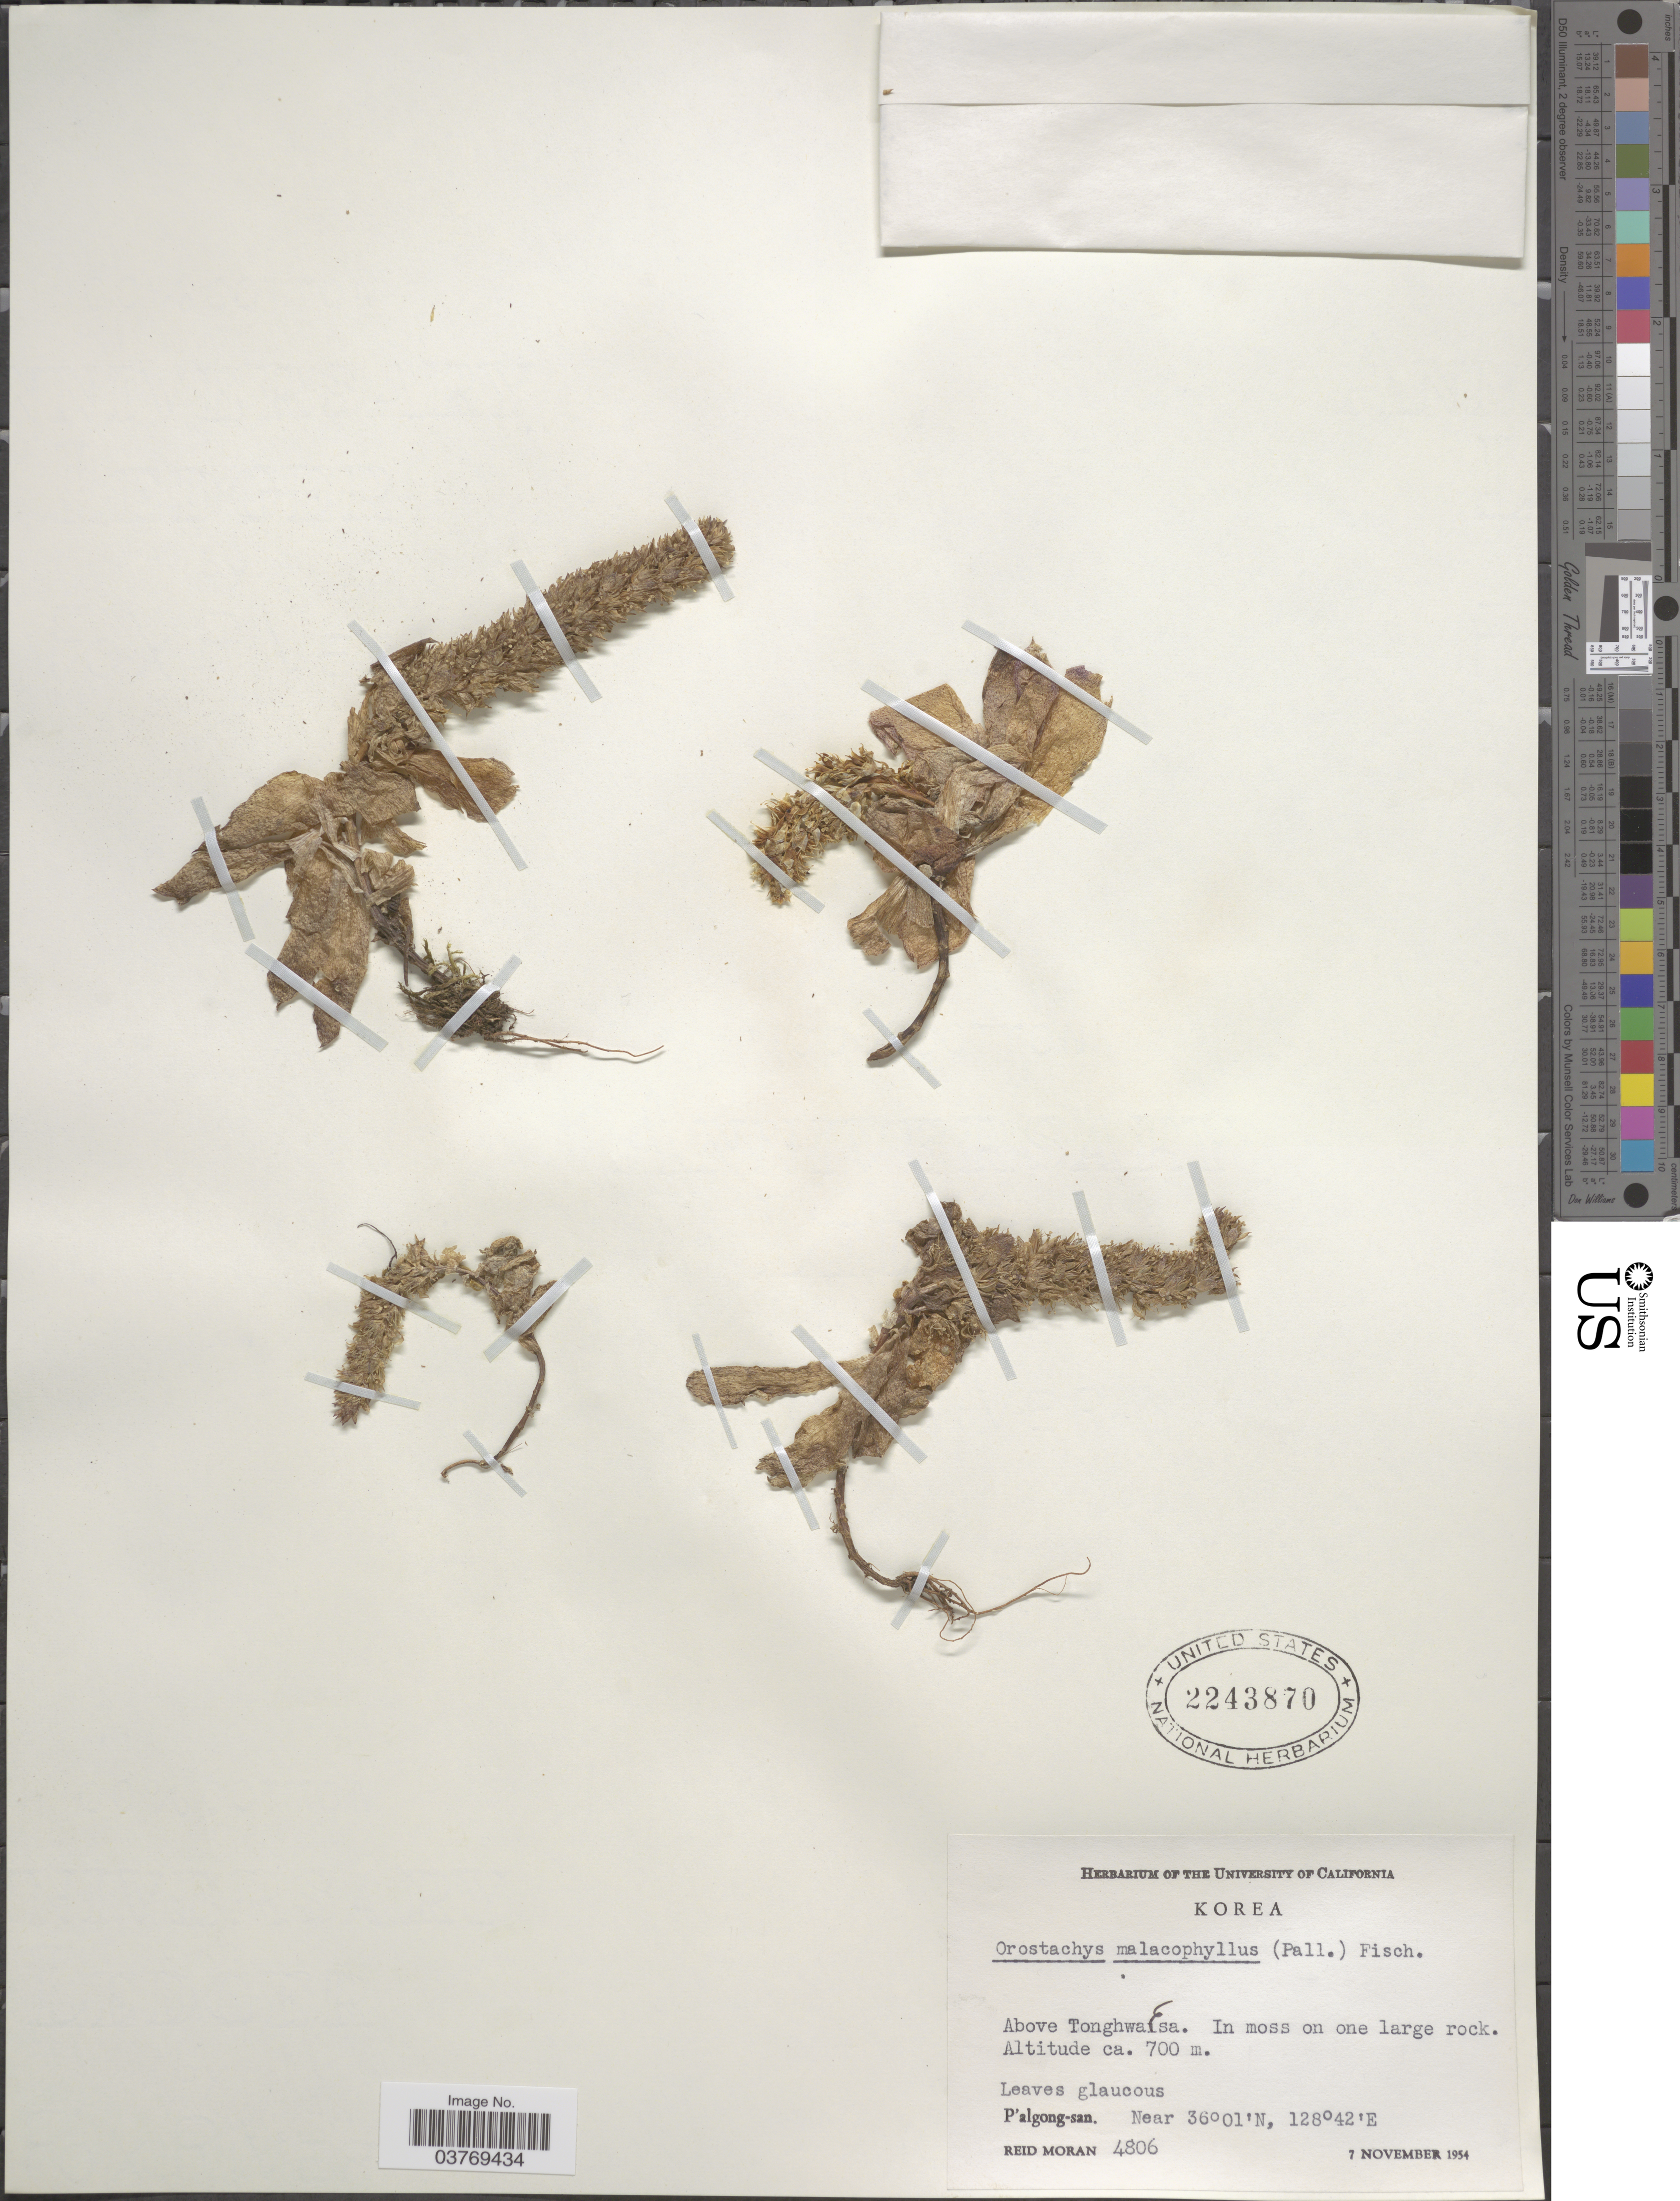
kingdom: Plantae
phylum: Tracheophyta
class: Magnoliopsida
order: Saxifragales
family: Crassulaceae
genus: Orostachys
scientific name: Orostachys malacophylla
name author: (Pall.) Fisch.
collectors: R. V. Moran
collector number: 4806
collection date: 1954-11-07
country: South Korea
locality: Above Tonghwasa. In moss on one large rock. P'algong-san.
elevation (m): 700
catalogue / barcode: US 2243870